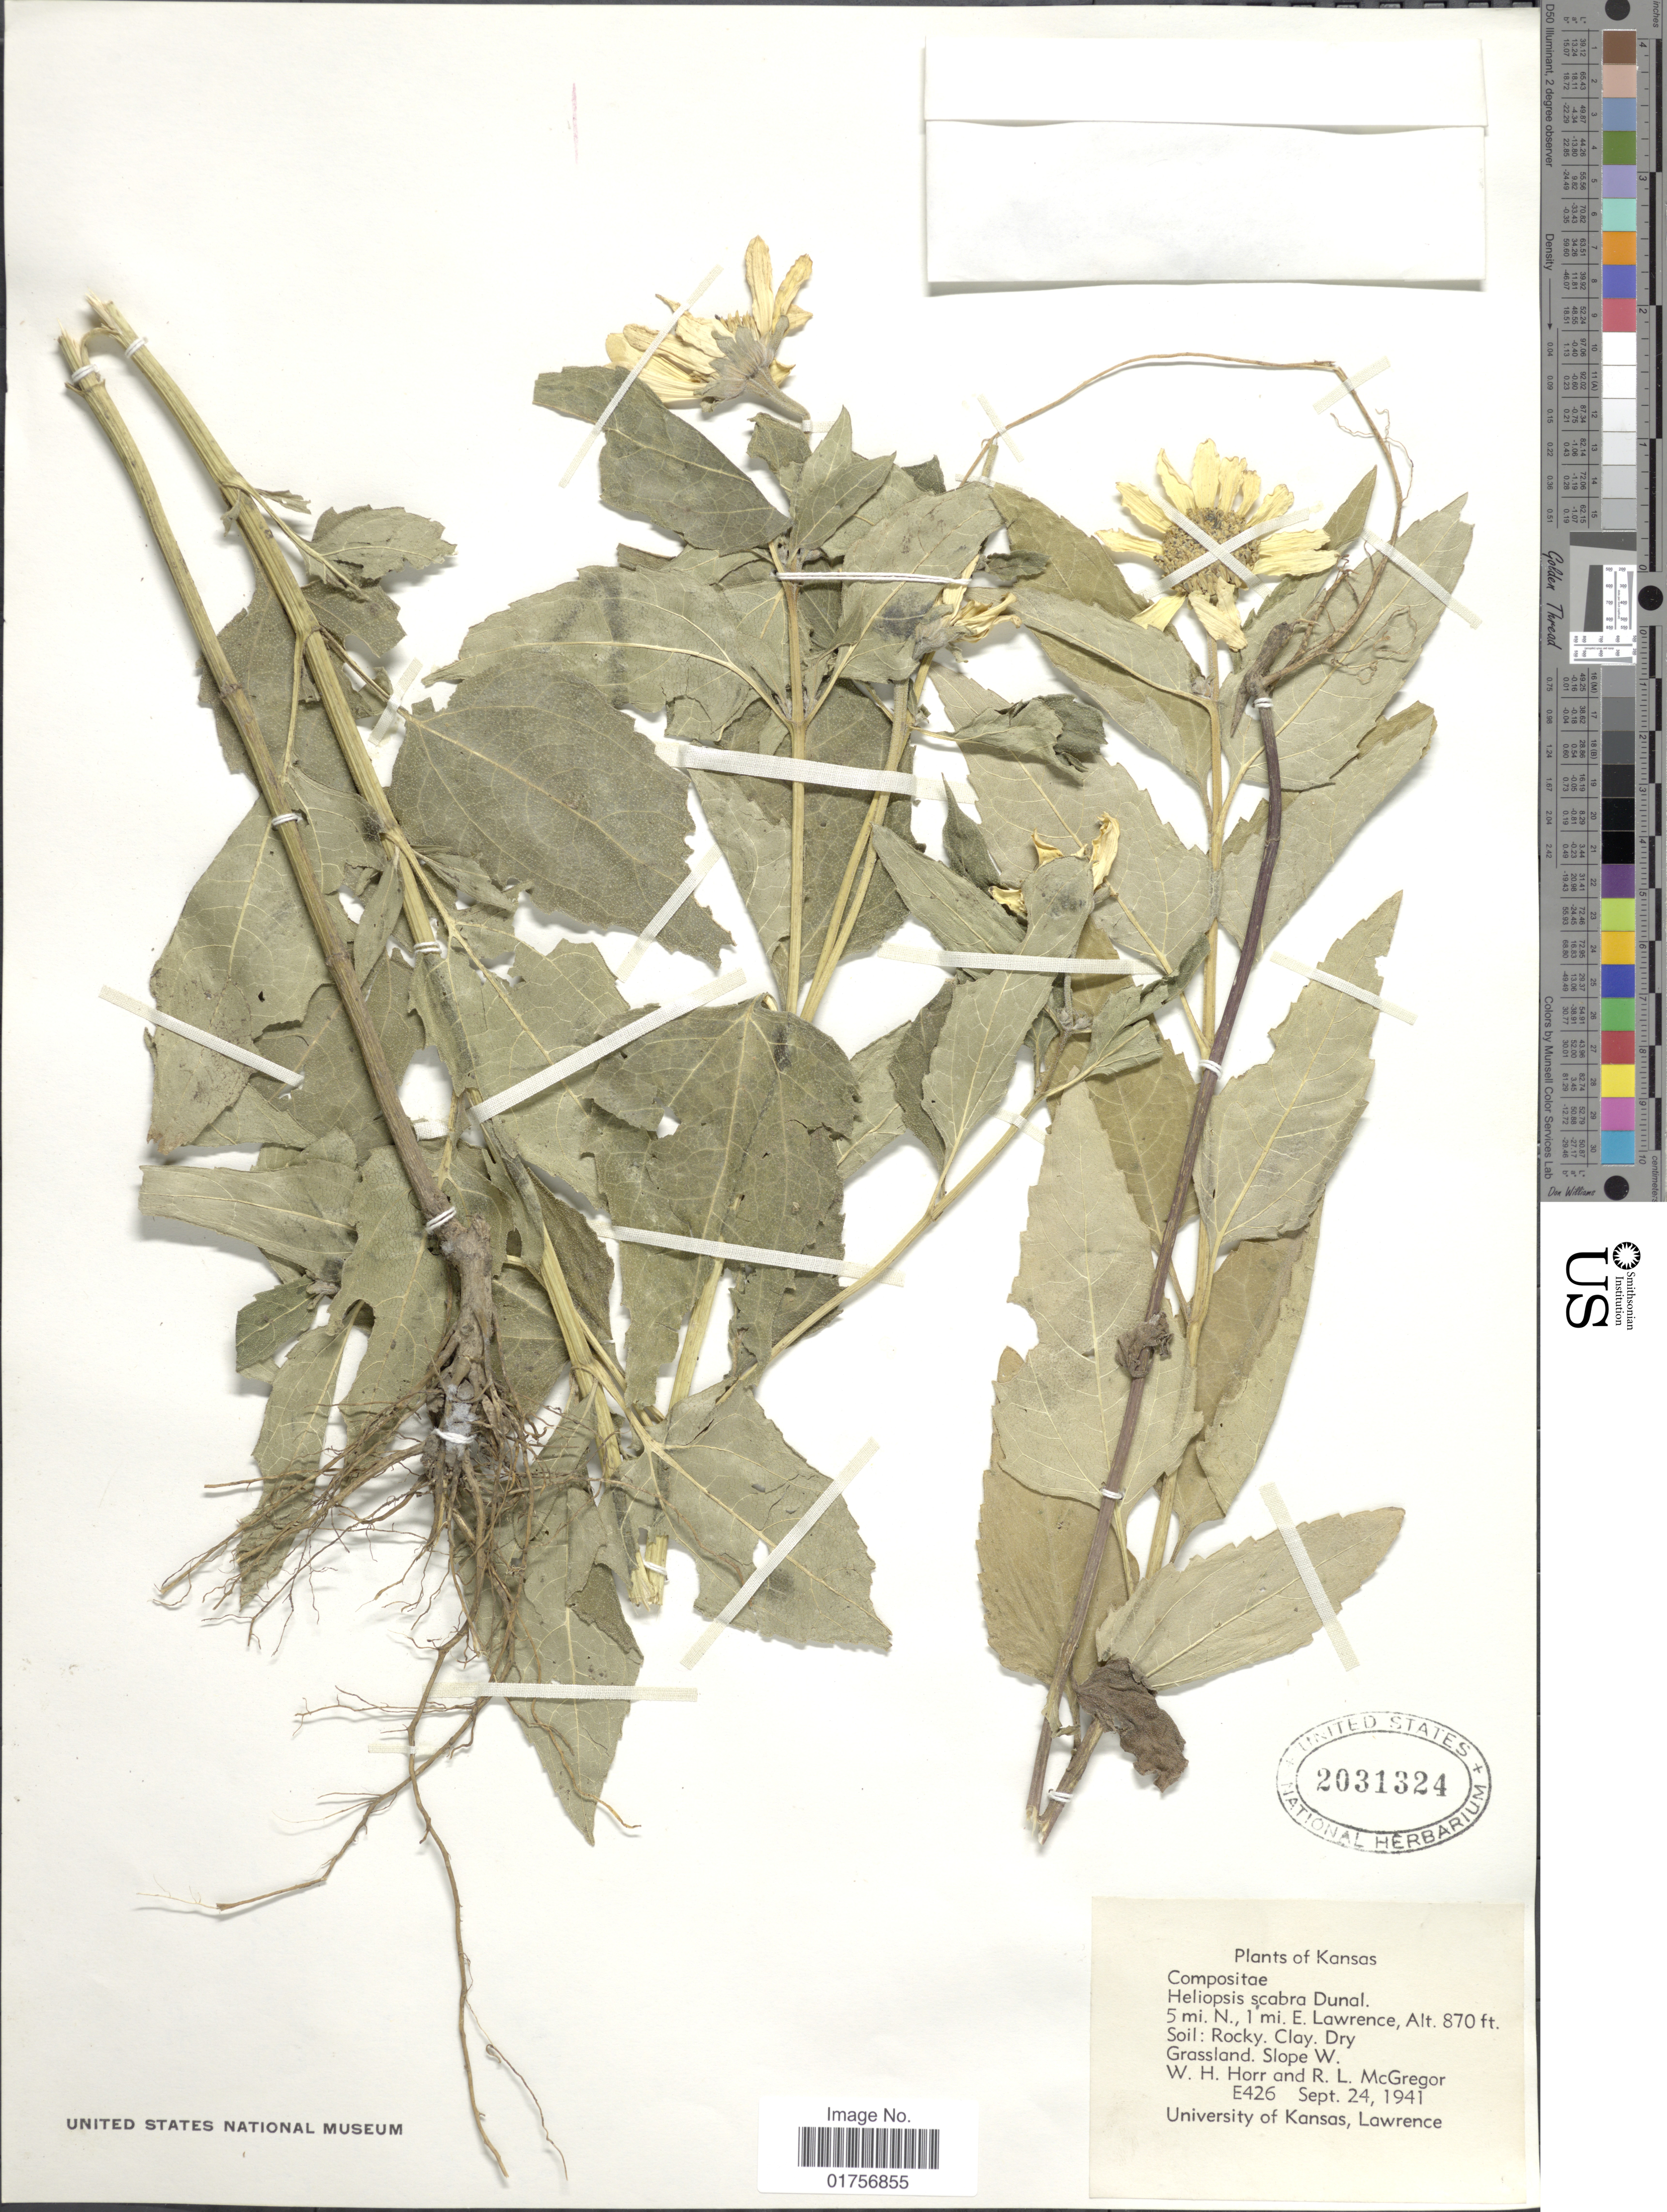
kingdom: Plantae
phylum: Tracheophyta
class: Magnoliopsida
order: Asterales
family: Asteraceae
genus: Heliopsis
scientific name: Heliopsis helianthoides subsp. occidentalis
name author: T.R. Fisher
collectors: W. H. Horr & R. McGregor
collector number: E426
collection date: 1941-09-24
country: United States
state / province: Kansas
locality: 5 mi. N., 1 mi. E. Lawrence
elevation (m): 265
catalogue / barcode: US 2031324